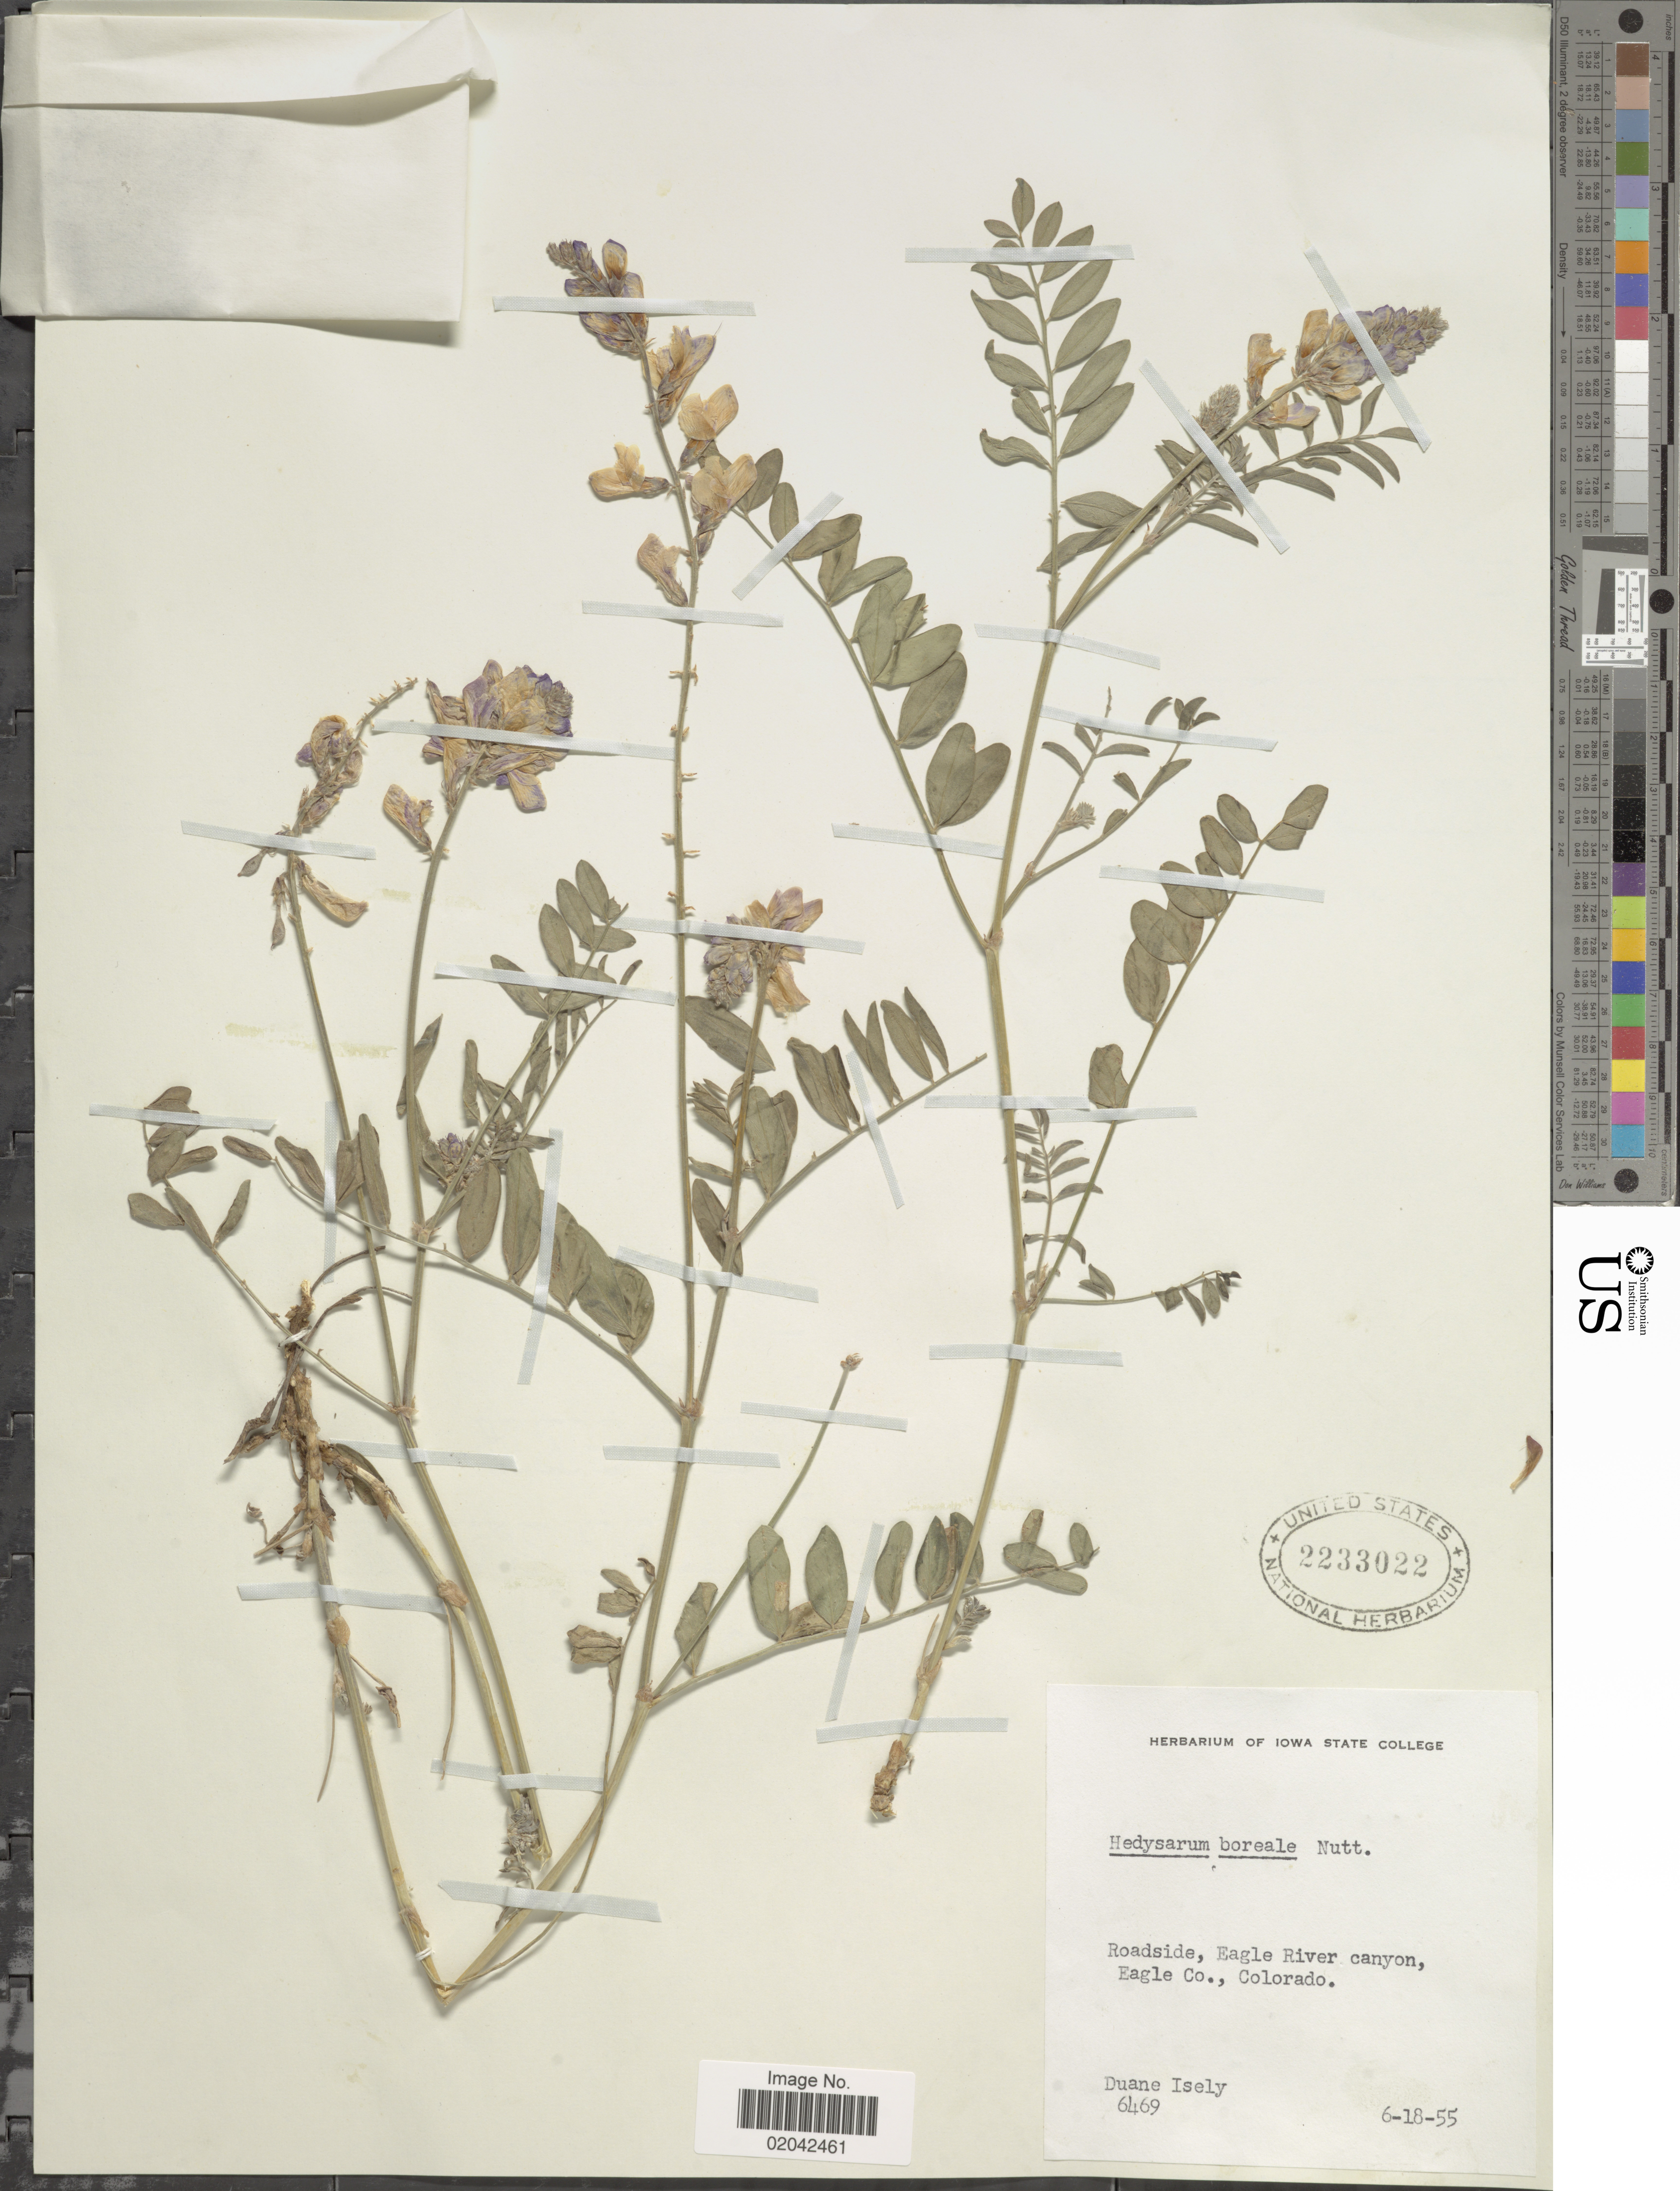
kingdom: Plantae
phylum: Tracheophyta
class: Magnoliopsida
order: Fabales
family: Fabaceae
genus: Hedysarum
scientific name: Hedysarum boreale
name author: Nutt.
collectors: D. Isely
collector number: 6469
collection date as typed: Transcribed d/m/y: 18/6/55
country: United States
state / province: Colorado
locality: Eagle River Canyon, Eagle Co.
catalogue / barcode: US 2233022